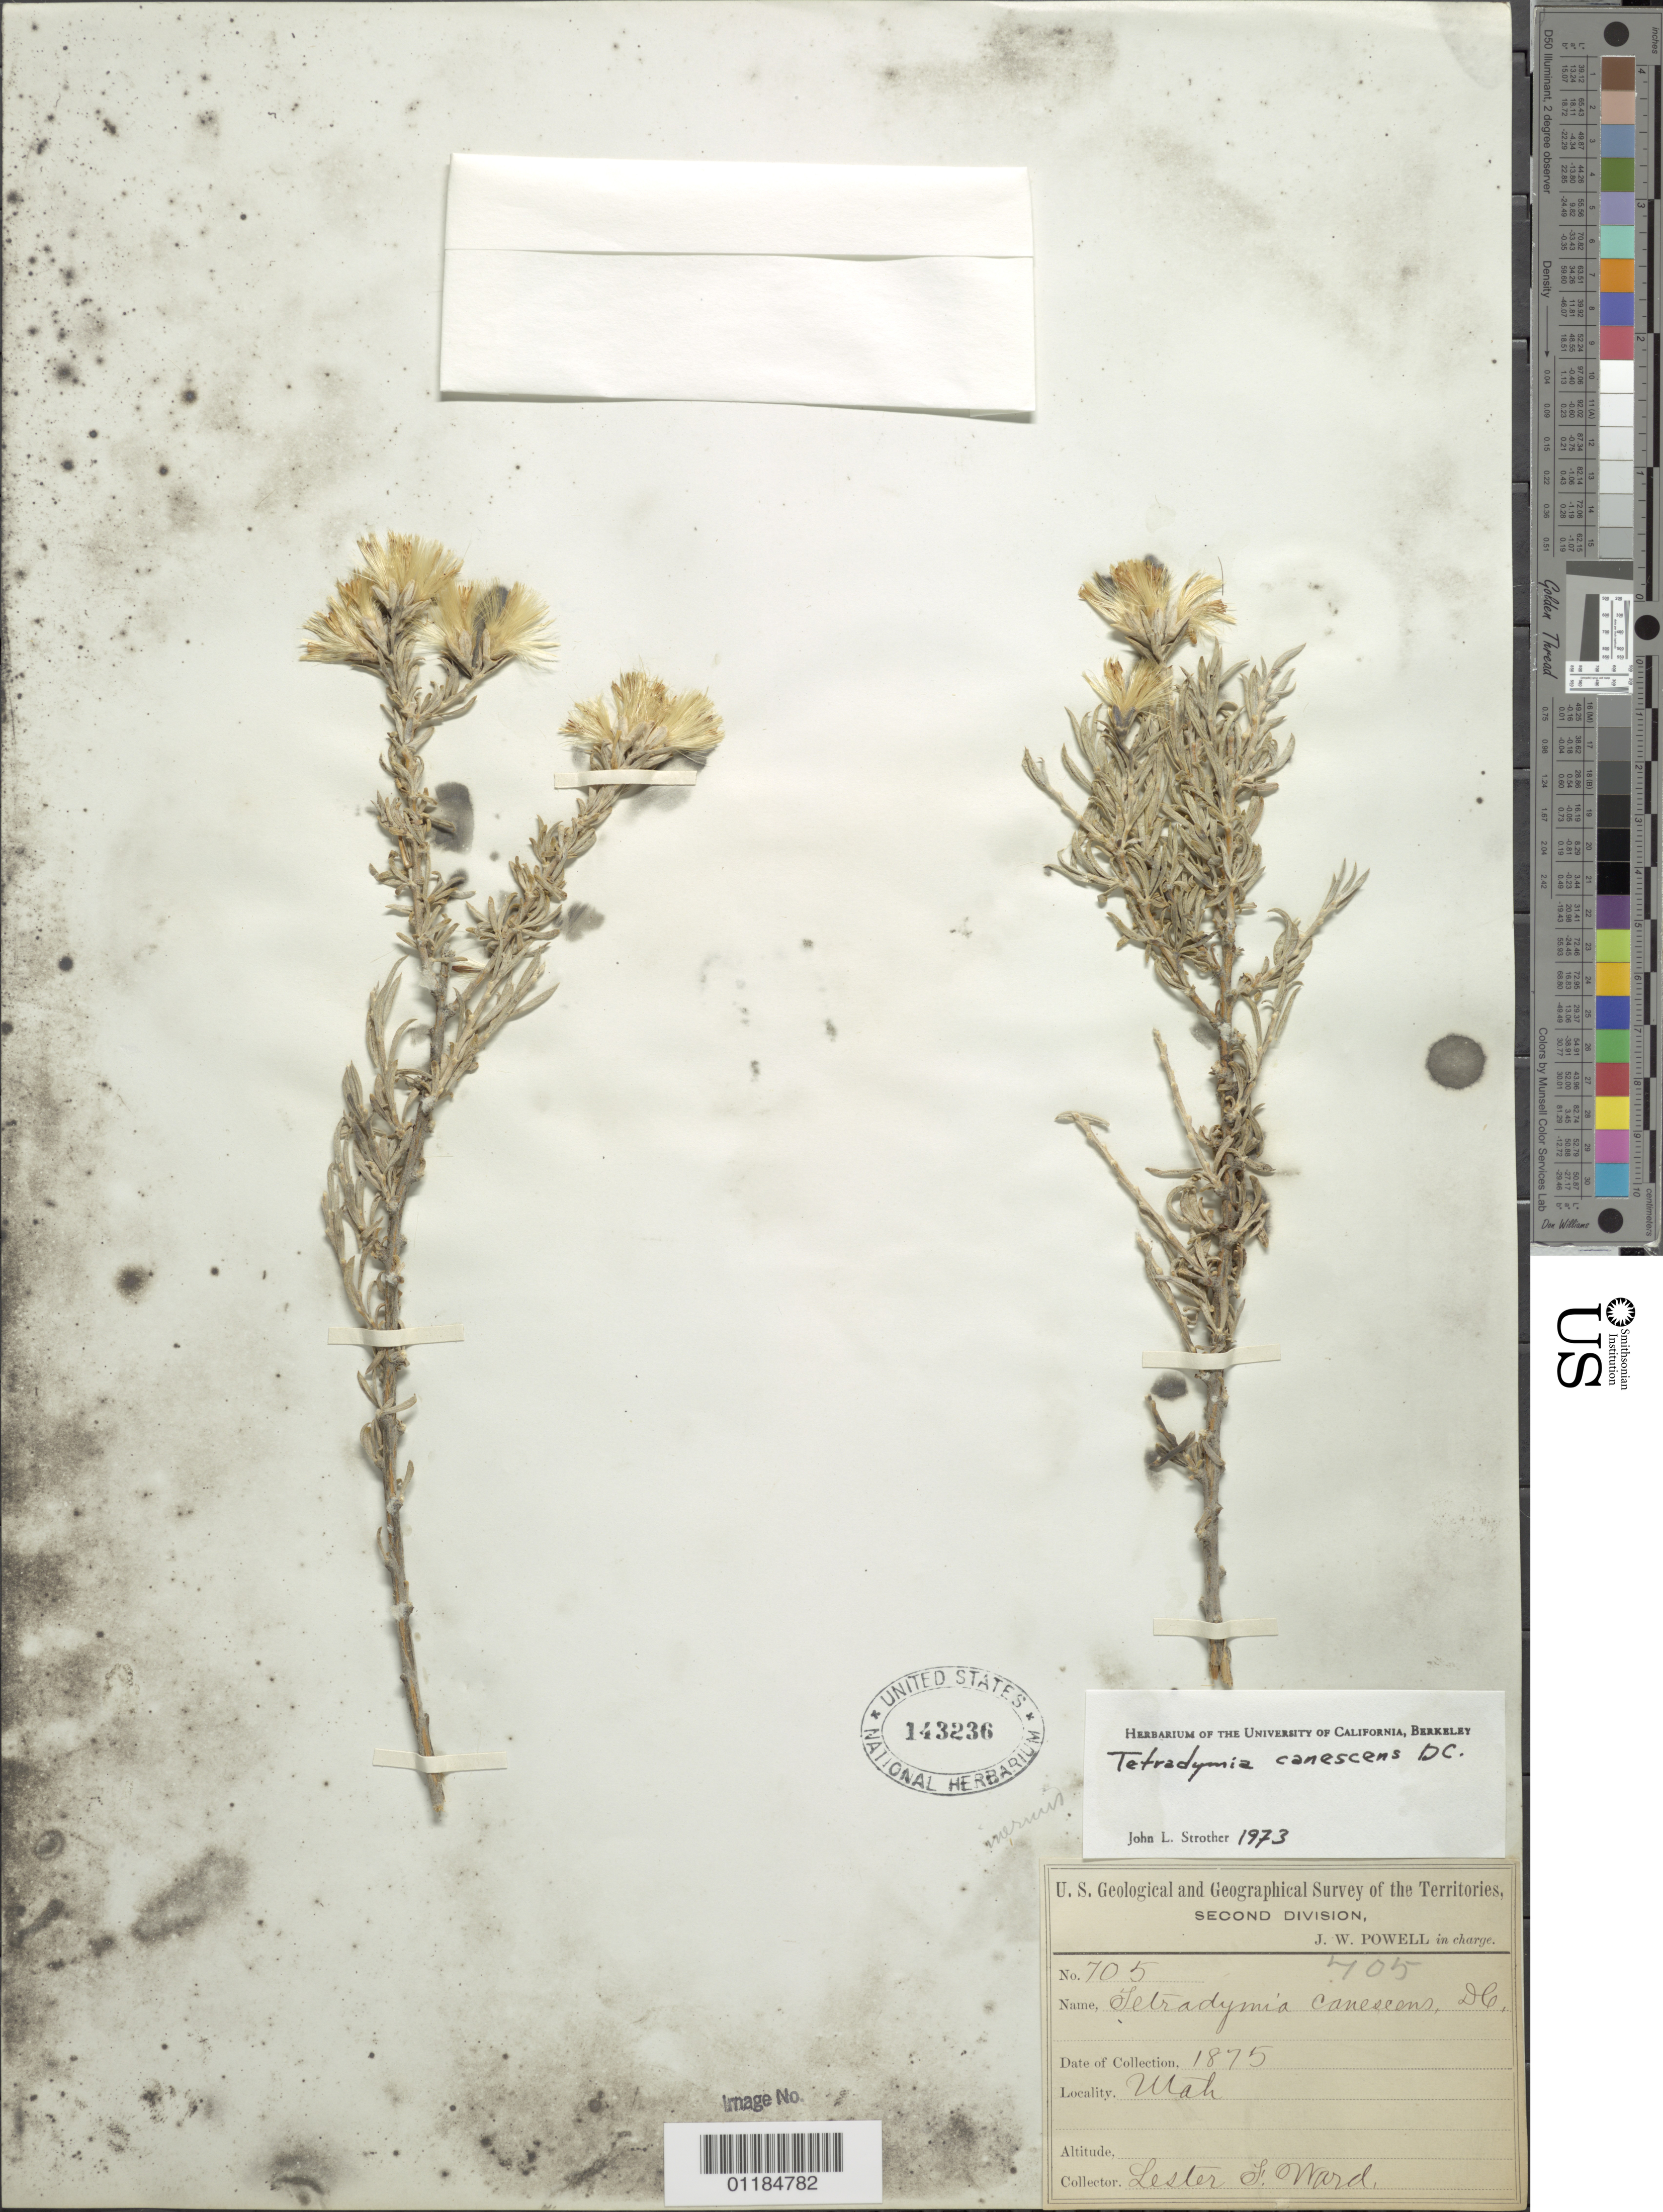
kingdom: Plantae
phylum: Tracheophyta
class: Magnoliopsida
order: Asterales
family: Asteraceae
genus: Tetradymia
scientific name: Tetradymia canescens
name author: DC.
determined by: Strother, J. L., (UC), University of California Berkeley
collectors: L. F. Ward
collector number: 705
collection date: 1875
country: United States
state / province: Utah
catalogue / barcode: US 143236